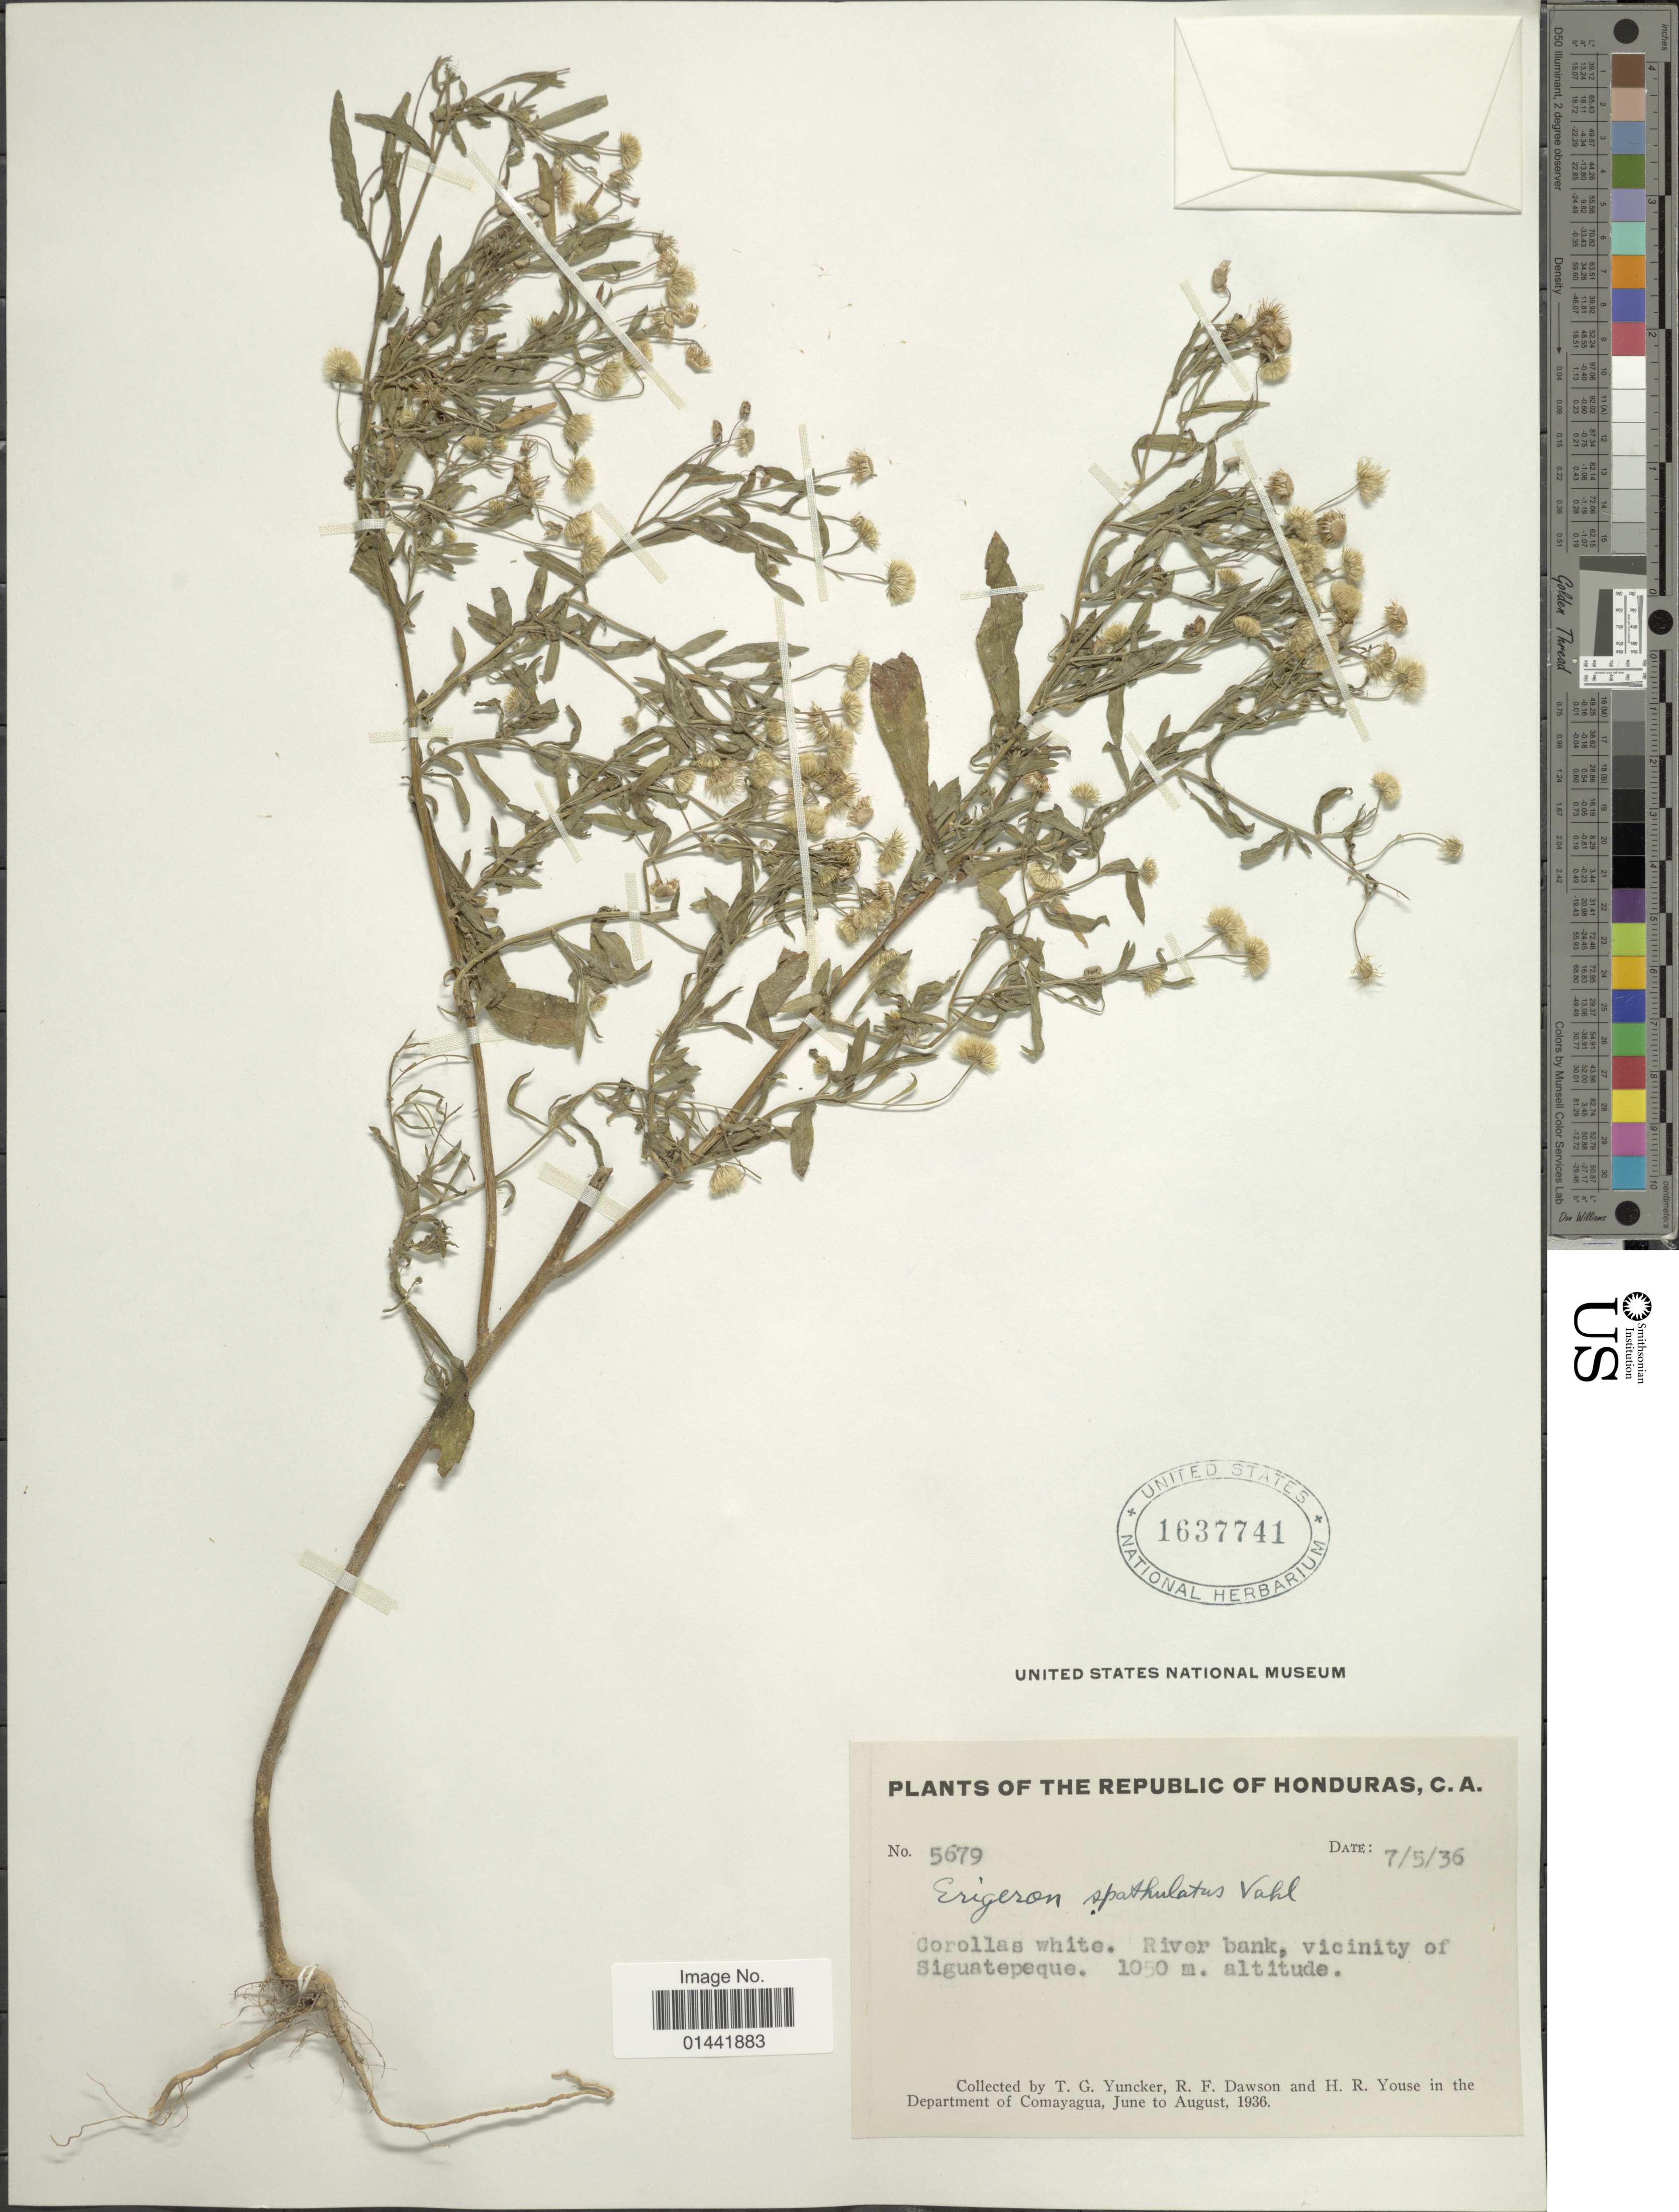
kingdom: Plantae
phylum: Tracheophyta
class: Magnoliopsida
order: Asterales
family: Asteraceae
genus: Erigeron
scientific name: Erigeron spathulatus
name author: Vahl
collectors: T. G. Yuncker, R. F. Dawson & H. Youse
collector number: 5679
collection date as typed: Transcribed d/m/y: 7/5/36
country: Honduras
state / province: Comayagua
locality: River bank, vicinity of Siguatepeque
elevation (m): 1050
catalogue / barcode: US 1637741